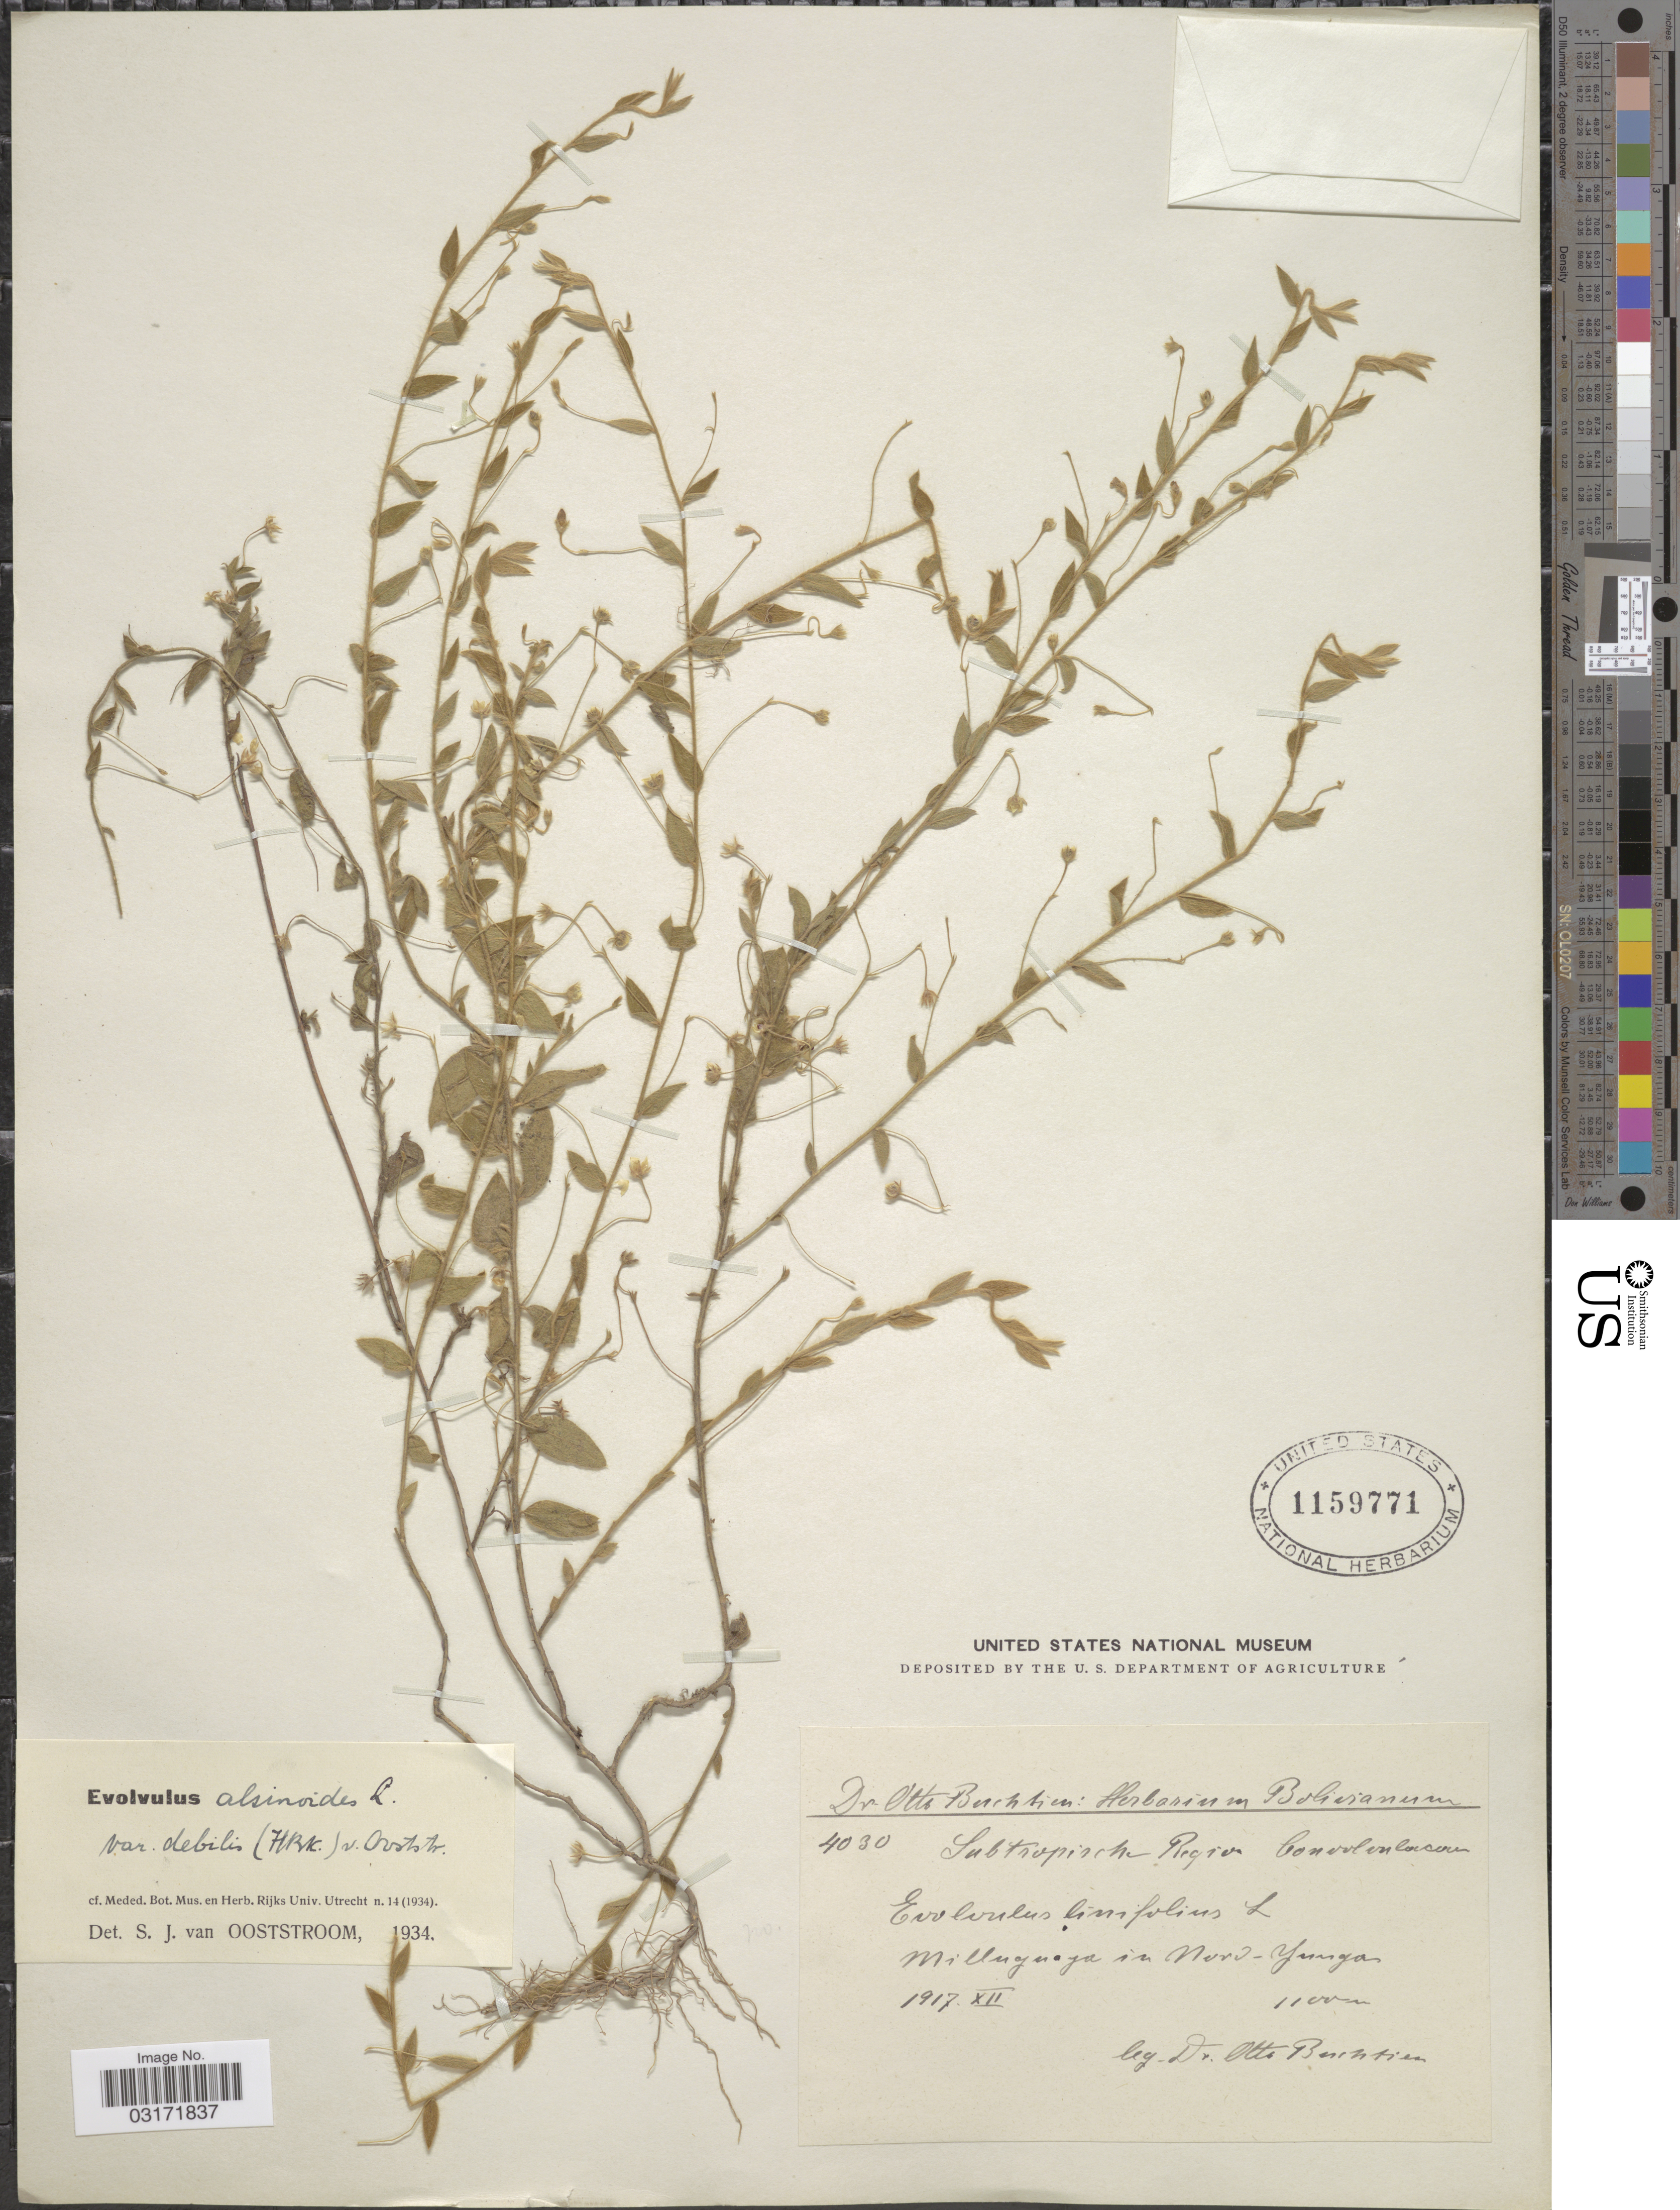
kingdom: Plantae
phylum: Tracheophyta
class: Magnoliopsida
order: Solanales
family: Convolvulaceae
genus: Evolvulus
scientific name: Evolvulus alsinoides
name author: (L.) L.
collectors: O. Buchtien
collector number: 4030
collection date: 1917-12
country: Bolivia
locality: Millugaya in Nord-Yungas.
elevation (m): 1100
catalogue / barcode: US 1159771